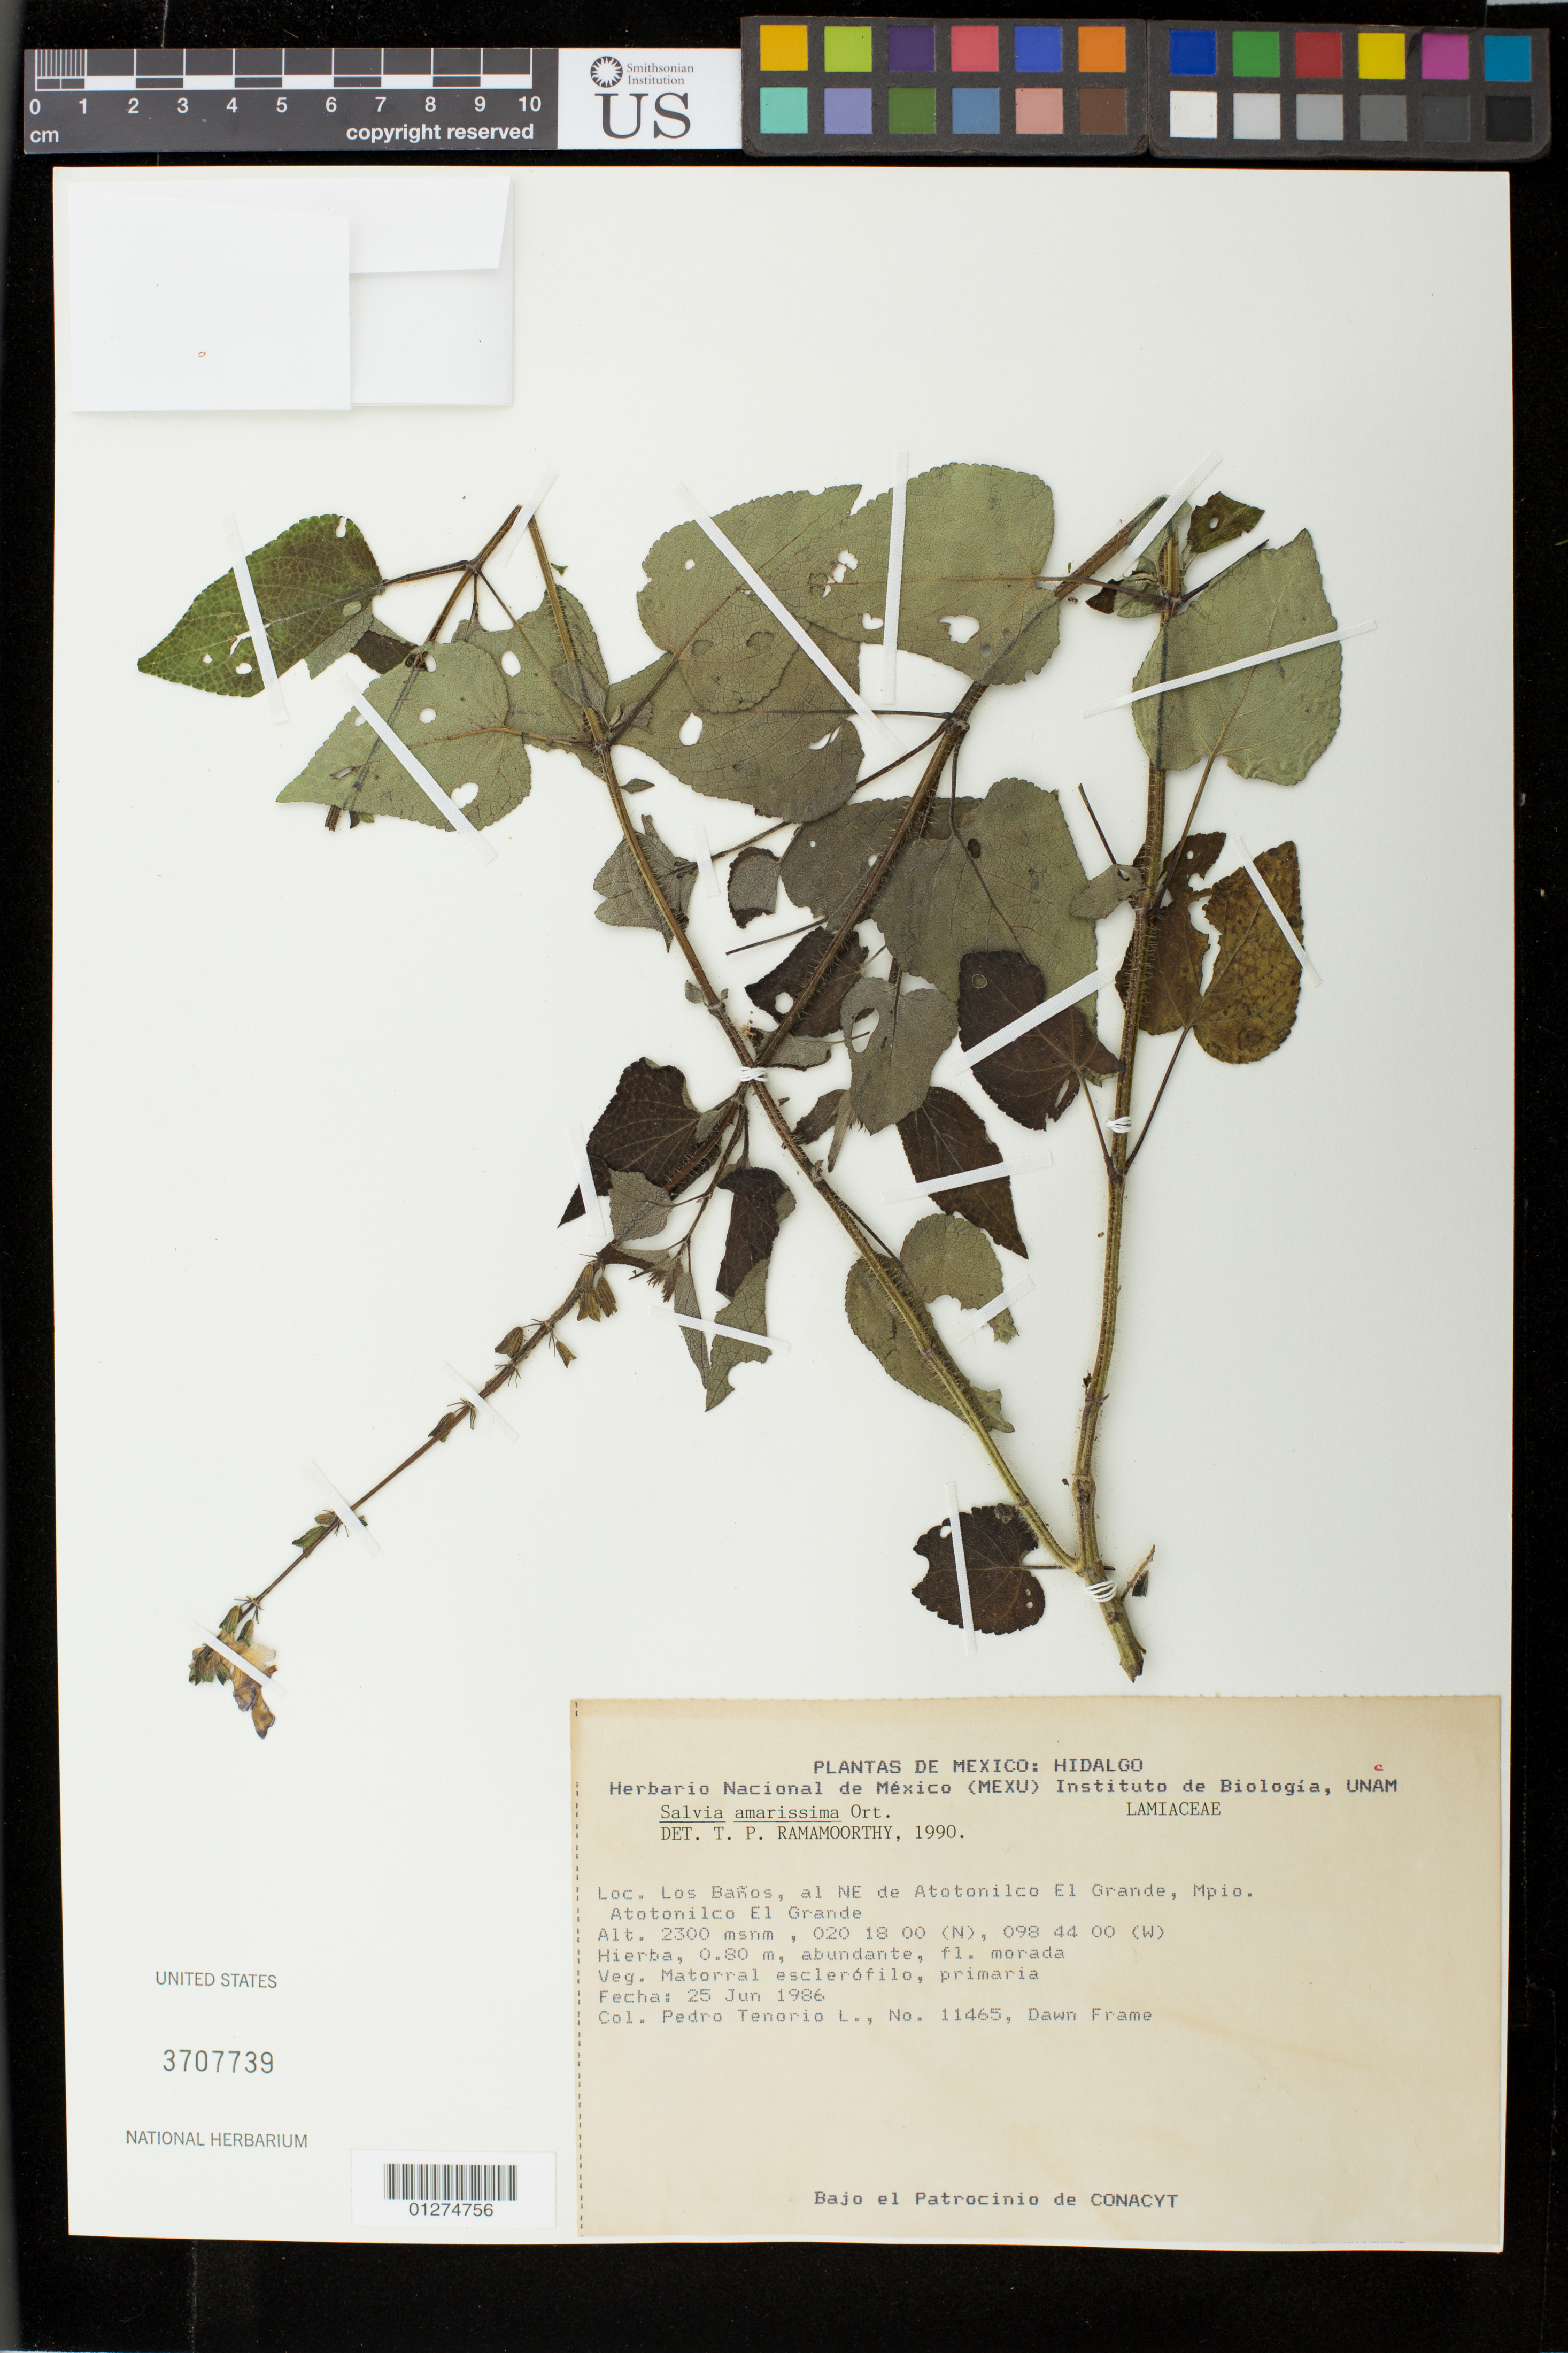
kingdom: Plantae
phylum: Tracheophyta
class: Magnoliopsida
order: Lamiales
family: Lamiaceae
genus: Salvia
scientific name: Salvia amarissima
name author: Orteg.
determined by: Ramamoorthy, T. P.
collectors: P. Tenorio Lezama & D. Frame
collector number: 11465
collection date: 1986-06-25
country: Mexico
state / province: Hidalgo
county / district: Atotonilco el Grande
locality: Los Baños, al NE de Atotonilco El Grande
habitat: matorral esclerofilo, primaria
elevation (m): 2300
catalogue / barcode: US 3707739